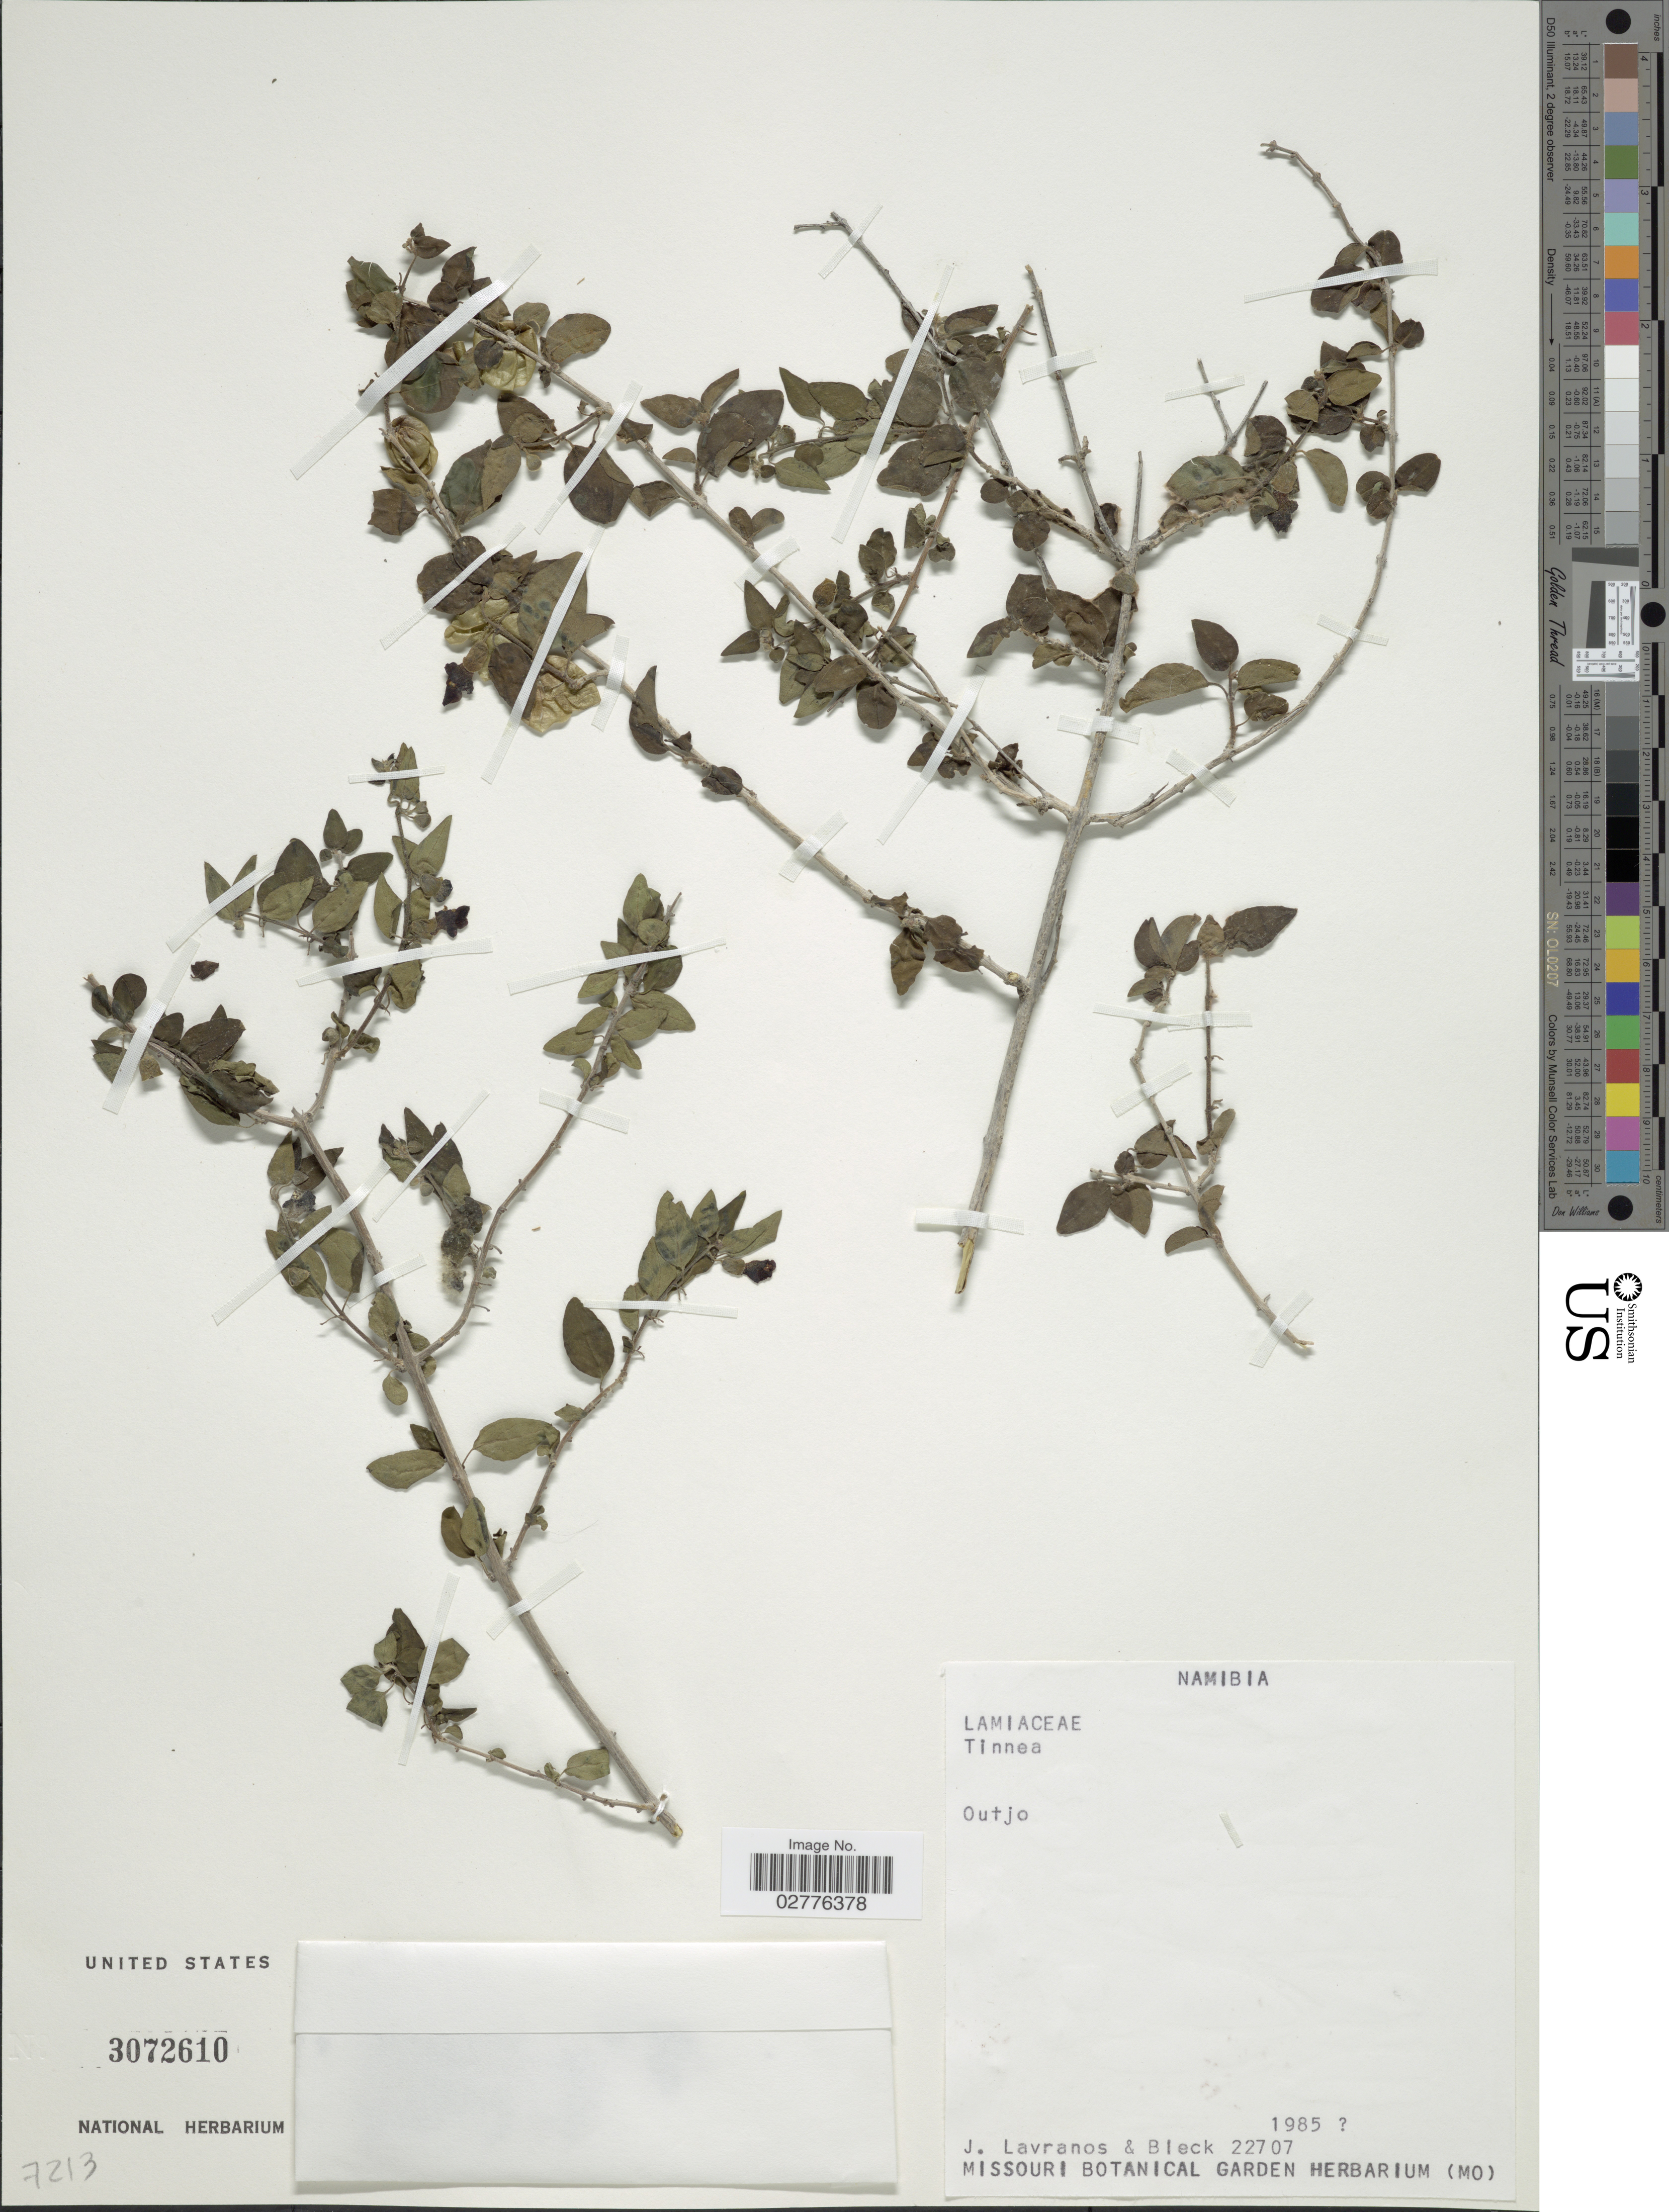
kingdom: Plantae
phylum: Tracheophyta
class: Magnoliopsida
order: Lamiales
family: Lamiaceae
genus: Tinnea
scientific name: Tinnea sp.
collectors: J. Lavranos & -. Bleck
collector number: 22707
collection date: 1985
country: Namibia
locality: Outjo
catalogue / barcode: US 3072610